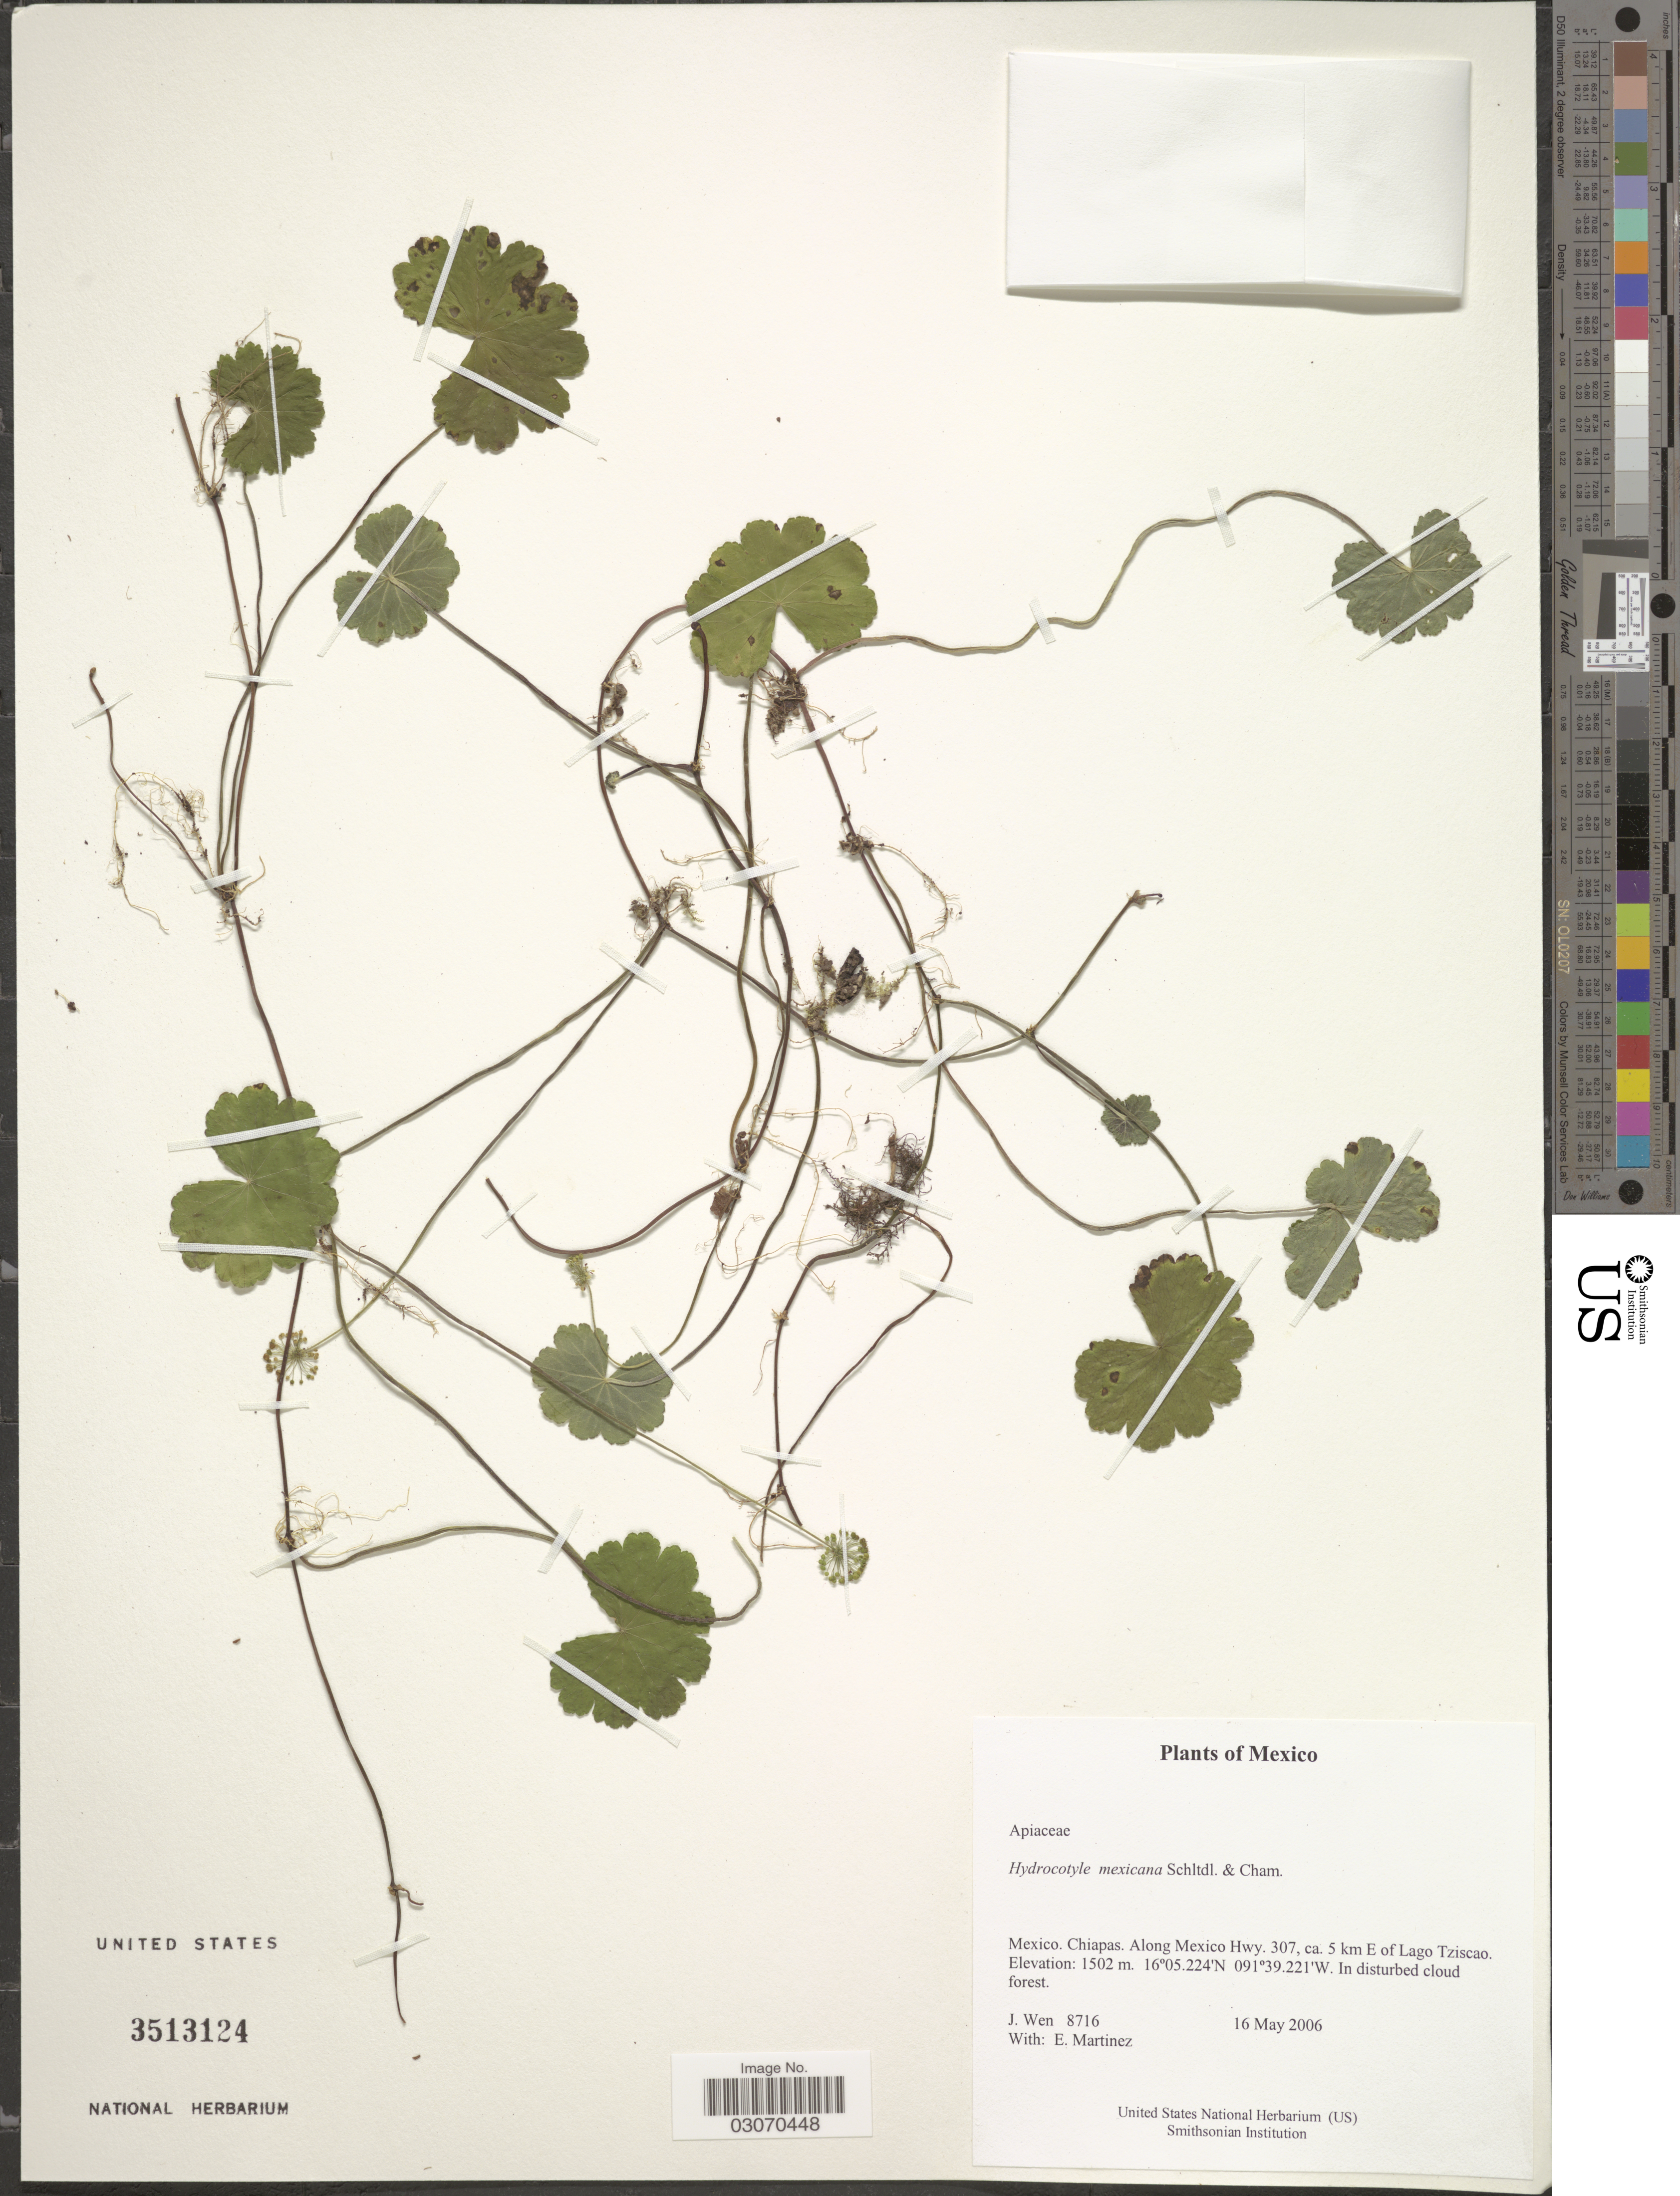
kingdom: Plantae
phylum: Tracheophyta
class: Magnoliopsida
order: Apiales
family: Araliaceae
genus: Hydrocotyle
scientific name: Hydrocotyle mexicana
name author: Schltdl. & Cham.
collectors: J. Wen & E. Martínez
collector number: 8716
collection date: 2006-05-16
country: Mexico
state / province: Chiapas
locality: Along Mexico Hwy. 307, ca. 5 km E of Lago Tziscao.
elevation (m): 1502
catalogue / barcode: US 3513124